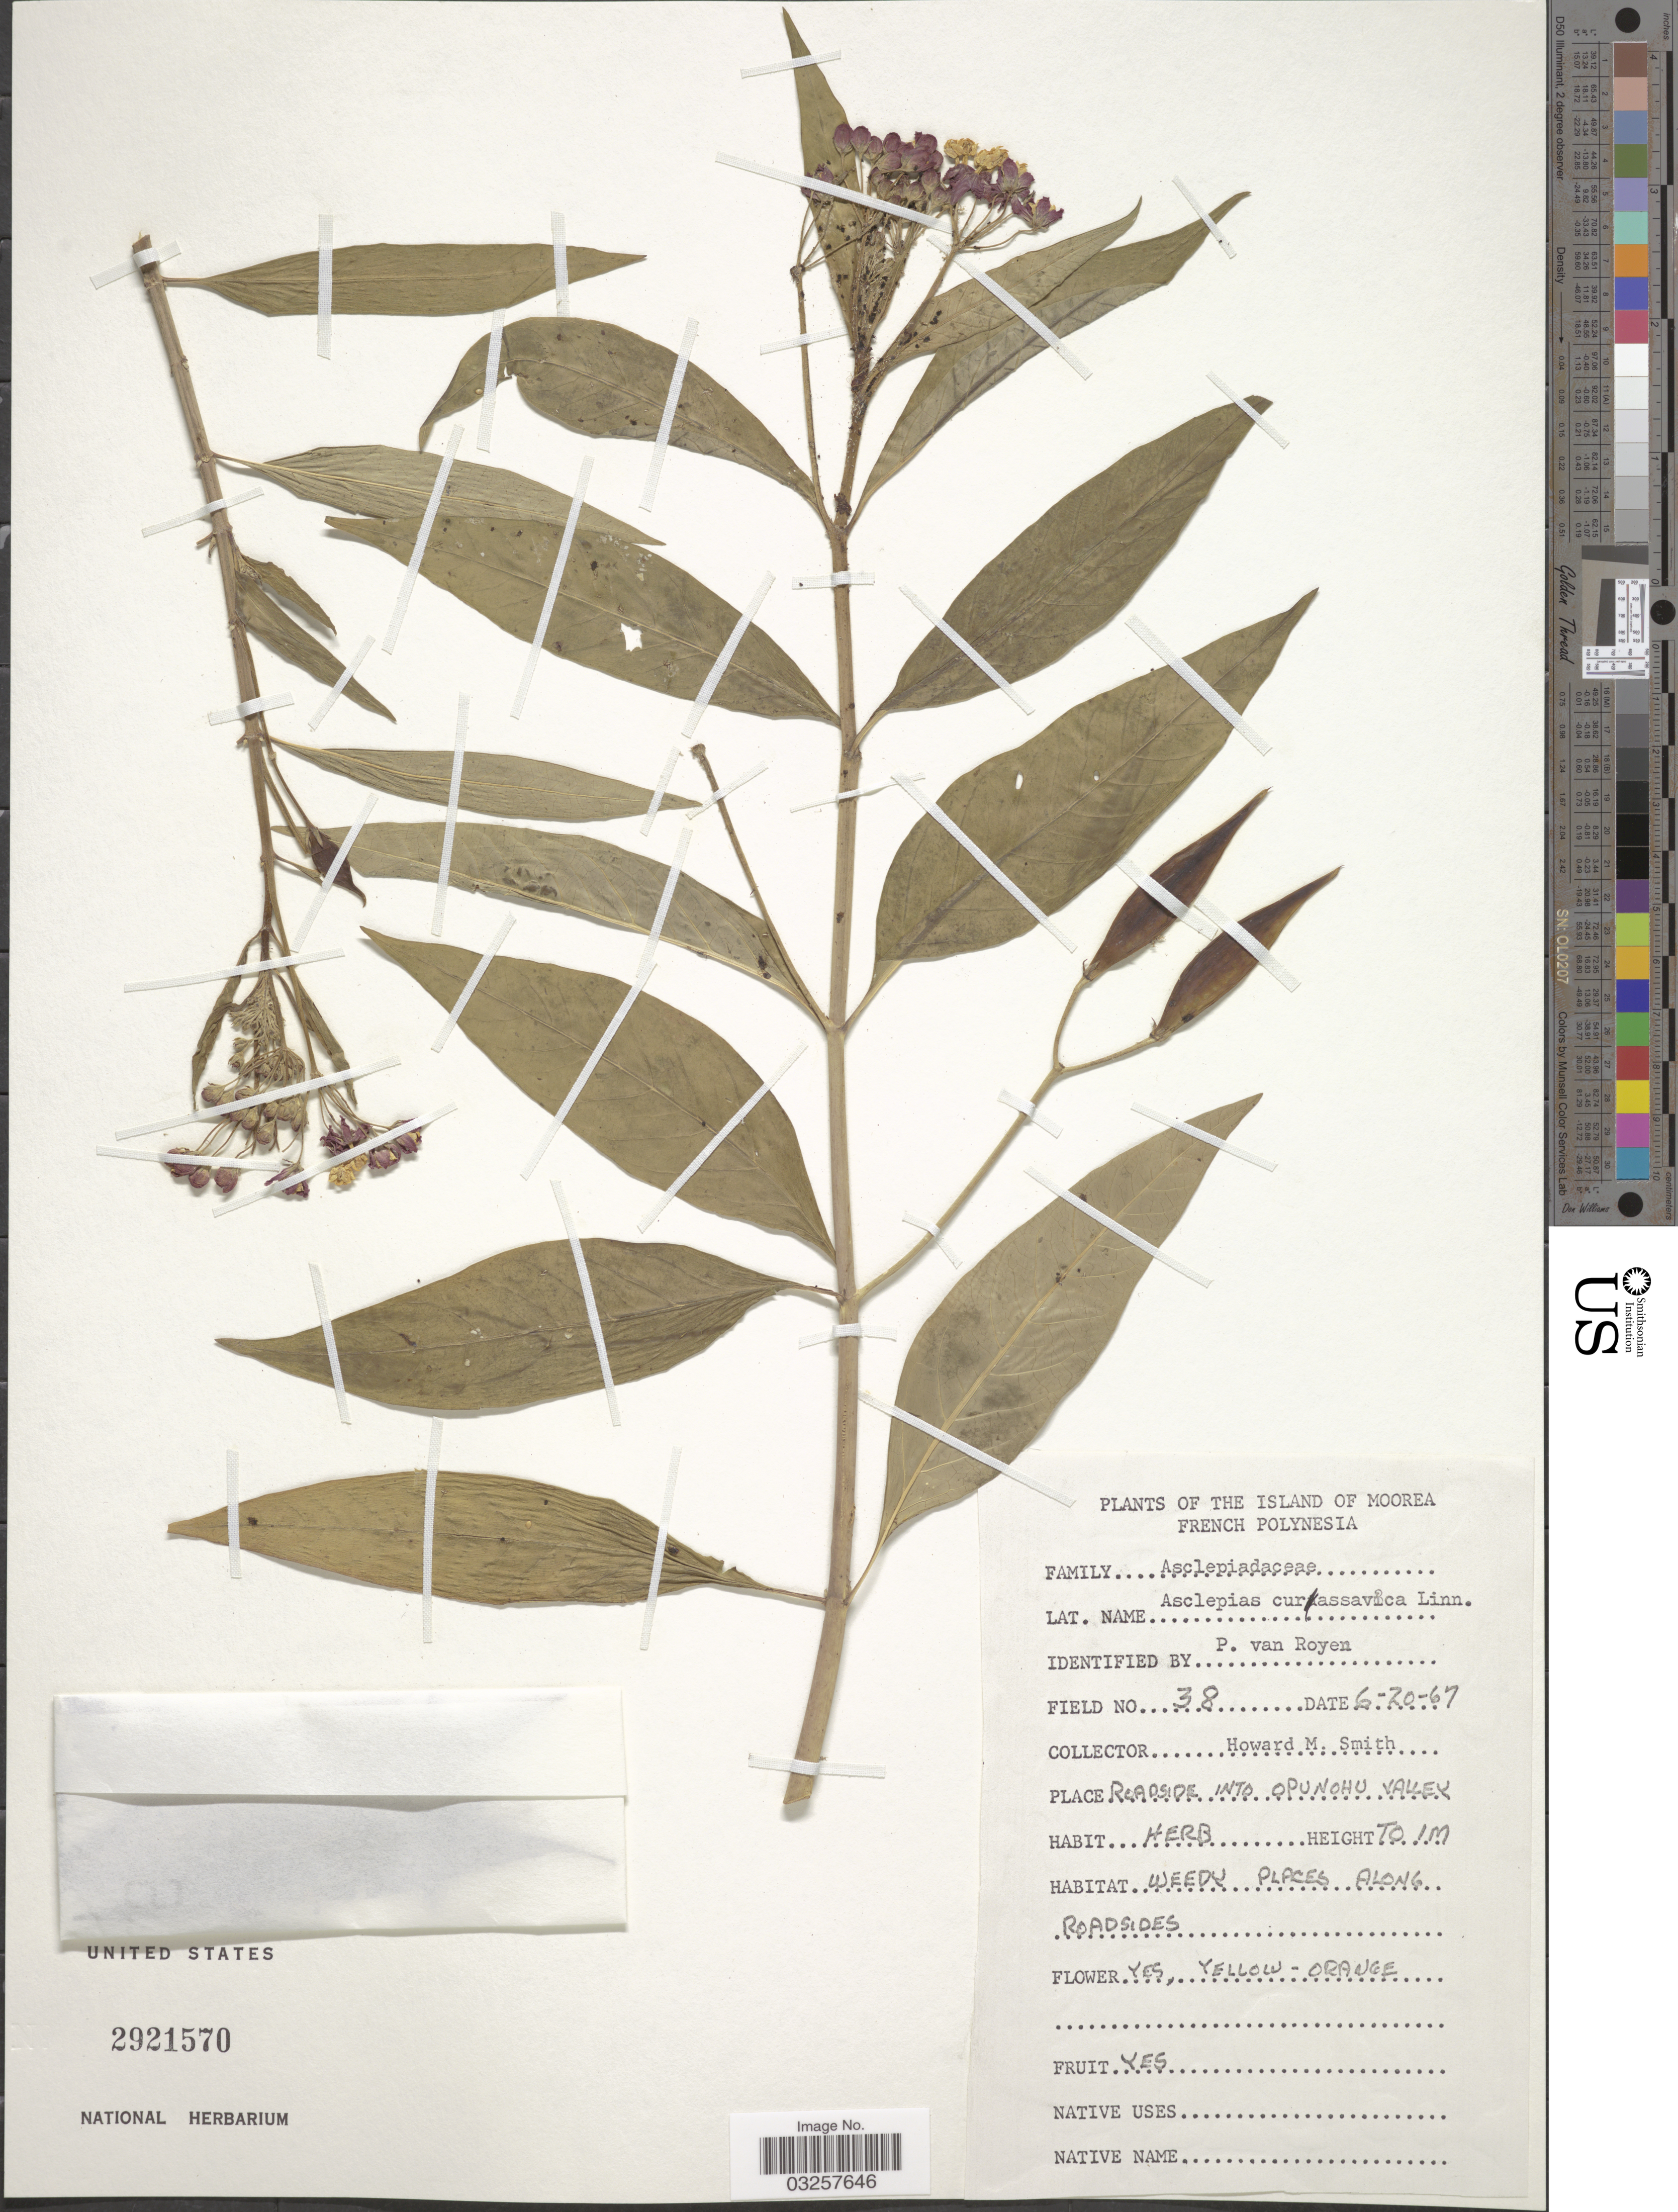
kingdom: Plantae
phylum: Tracheophyta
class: Magnoliopsida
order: Gentianales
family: Apocynaceae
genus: Asclepias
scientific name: Asclepias curassavica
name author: L.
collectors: H. M. Smith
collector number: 38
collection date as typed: Transcribed d/m/y: 20/6/67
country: French Polynesia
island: Moorea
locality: Island of Moorea. Roadside into Opunohu Valley.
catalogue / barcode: US 2921570